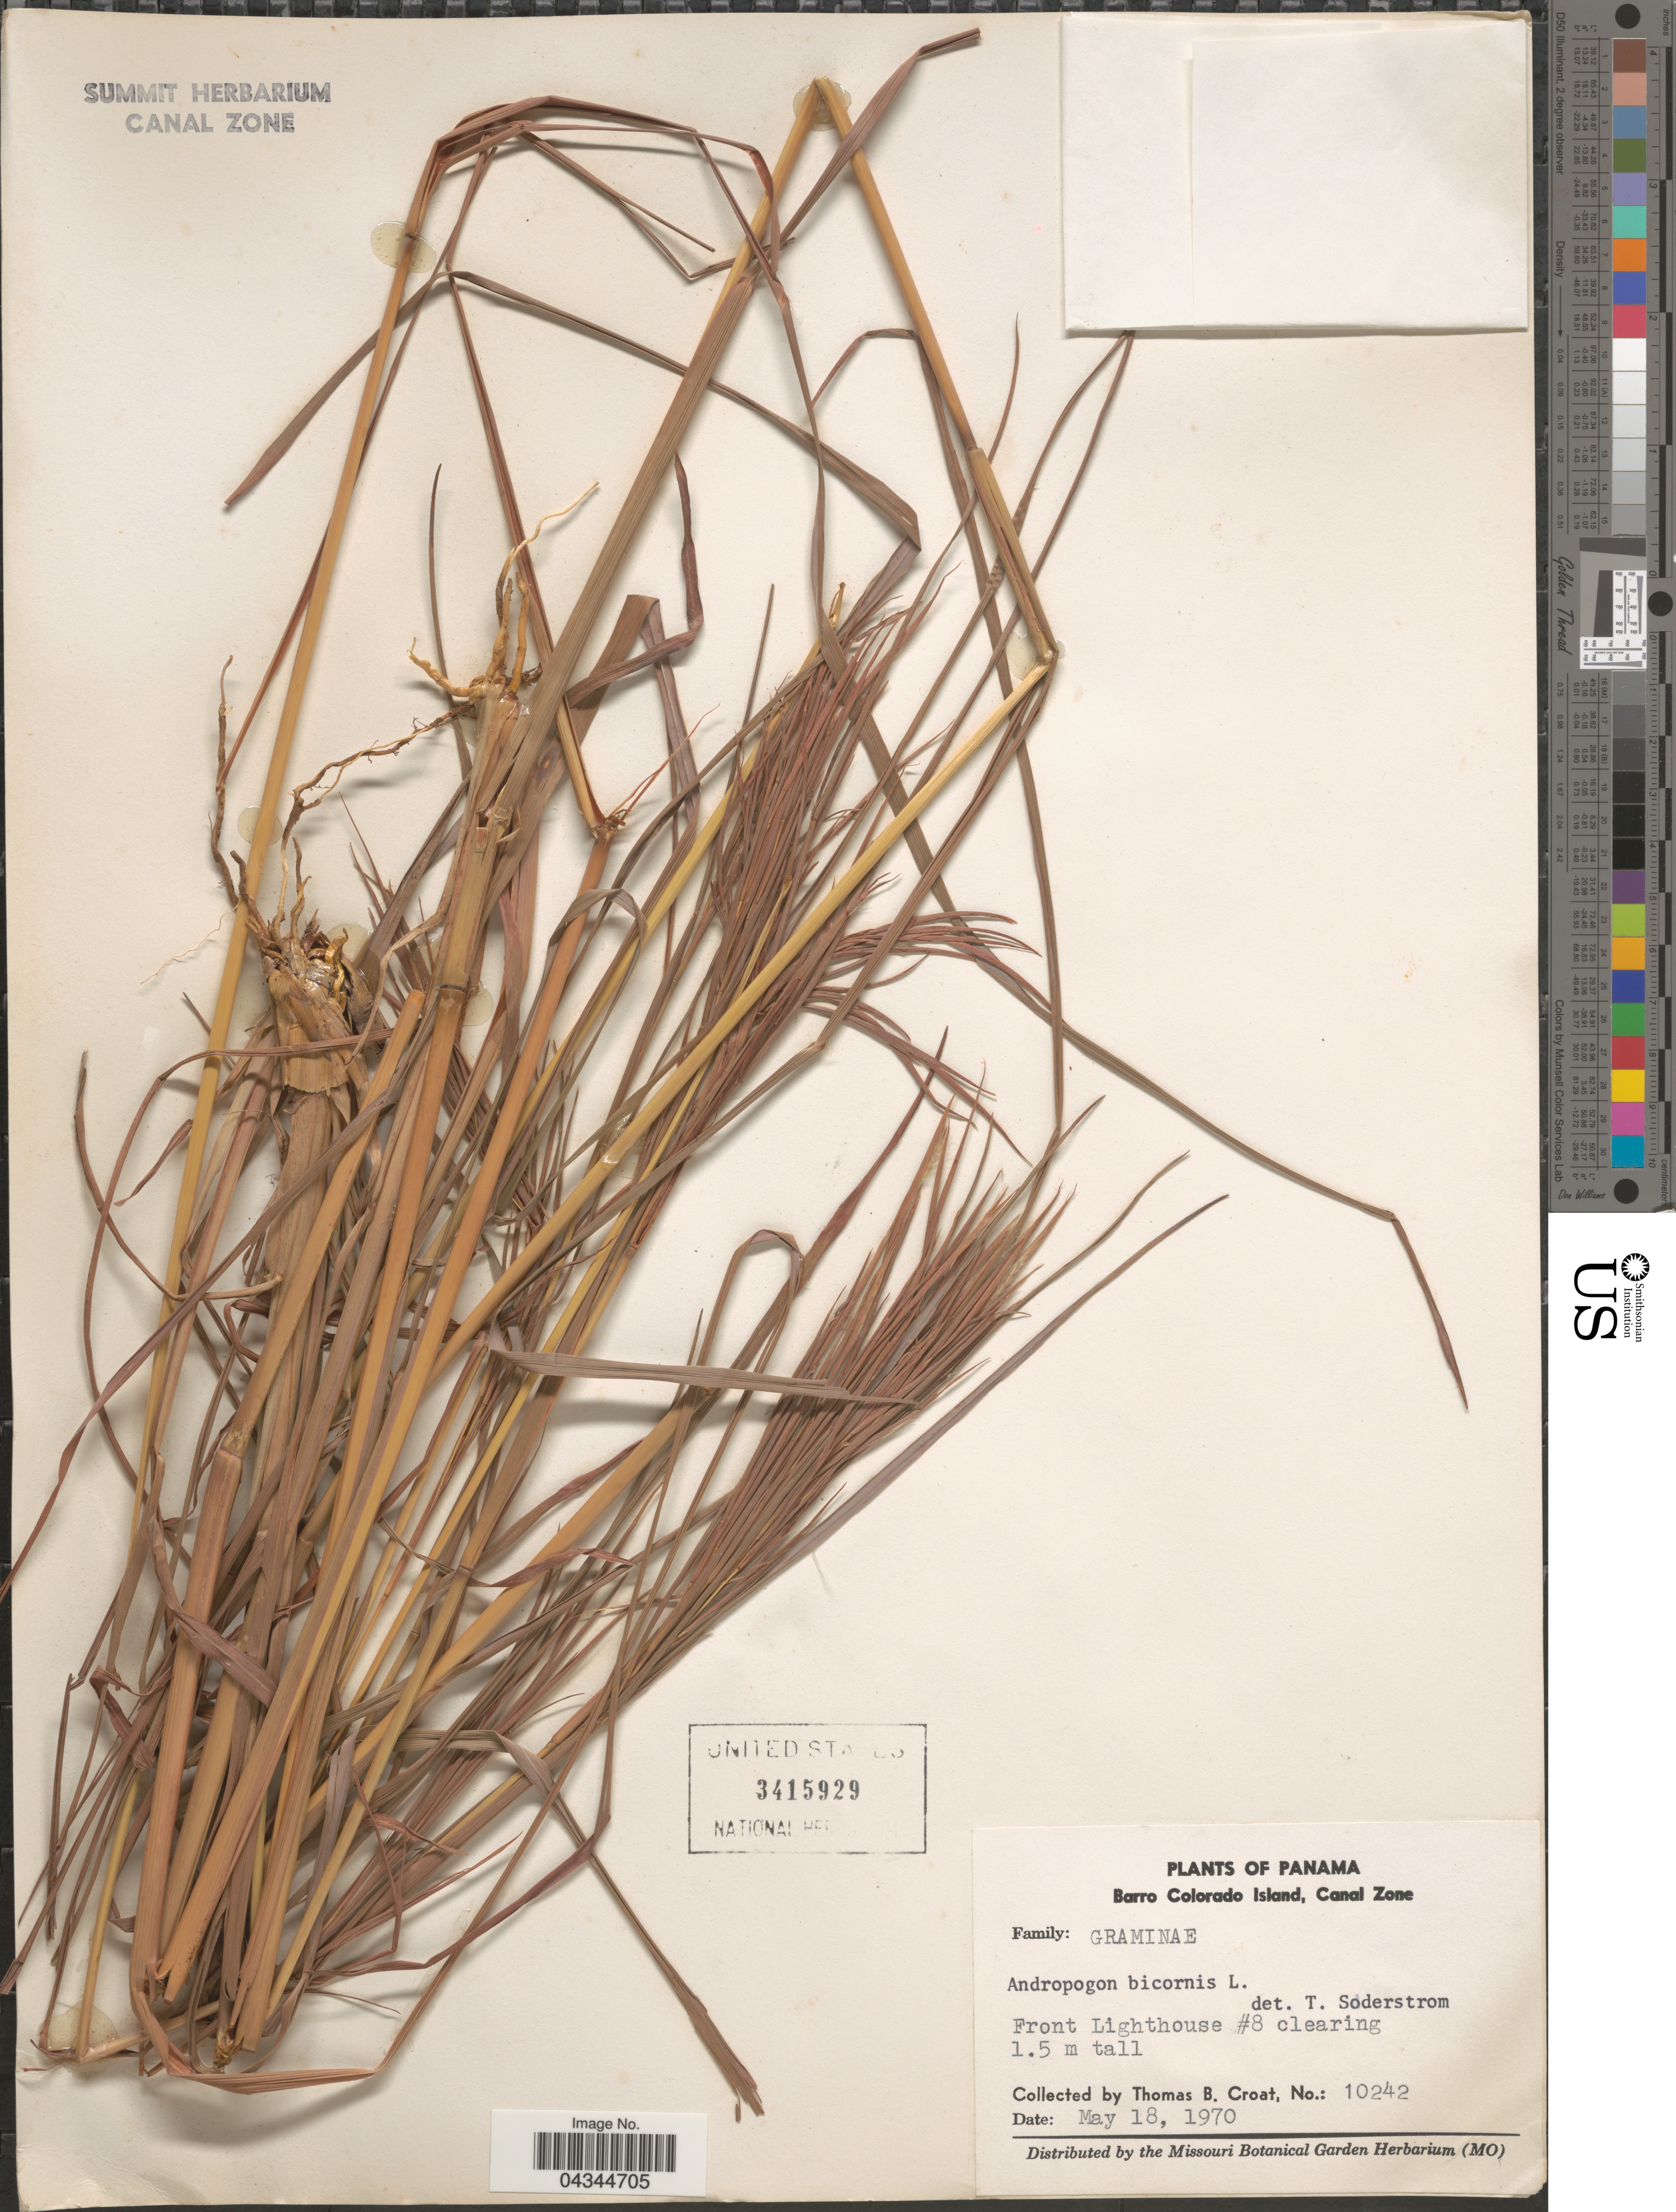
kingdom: Plantae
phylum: Tracheophyta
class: Liliopsida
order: Poales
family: Poaceae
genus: Andropogon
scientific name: Andropogon bicornis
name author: L.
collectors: T. B. Croat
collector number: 10242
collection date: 1970-05-18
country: Panama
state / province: Colón / Panamá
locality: Barro Colorado, Canal Zone. Front Lighthouse #8 clearing.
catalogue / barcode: US 3415929